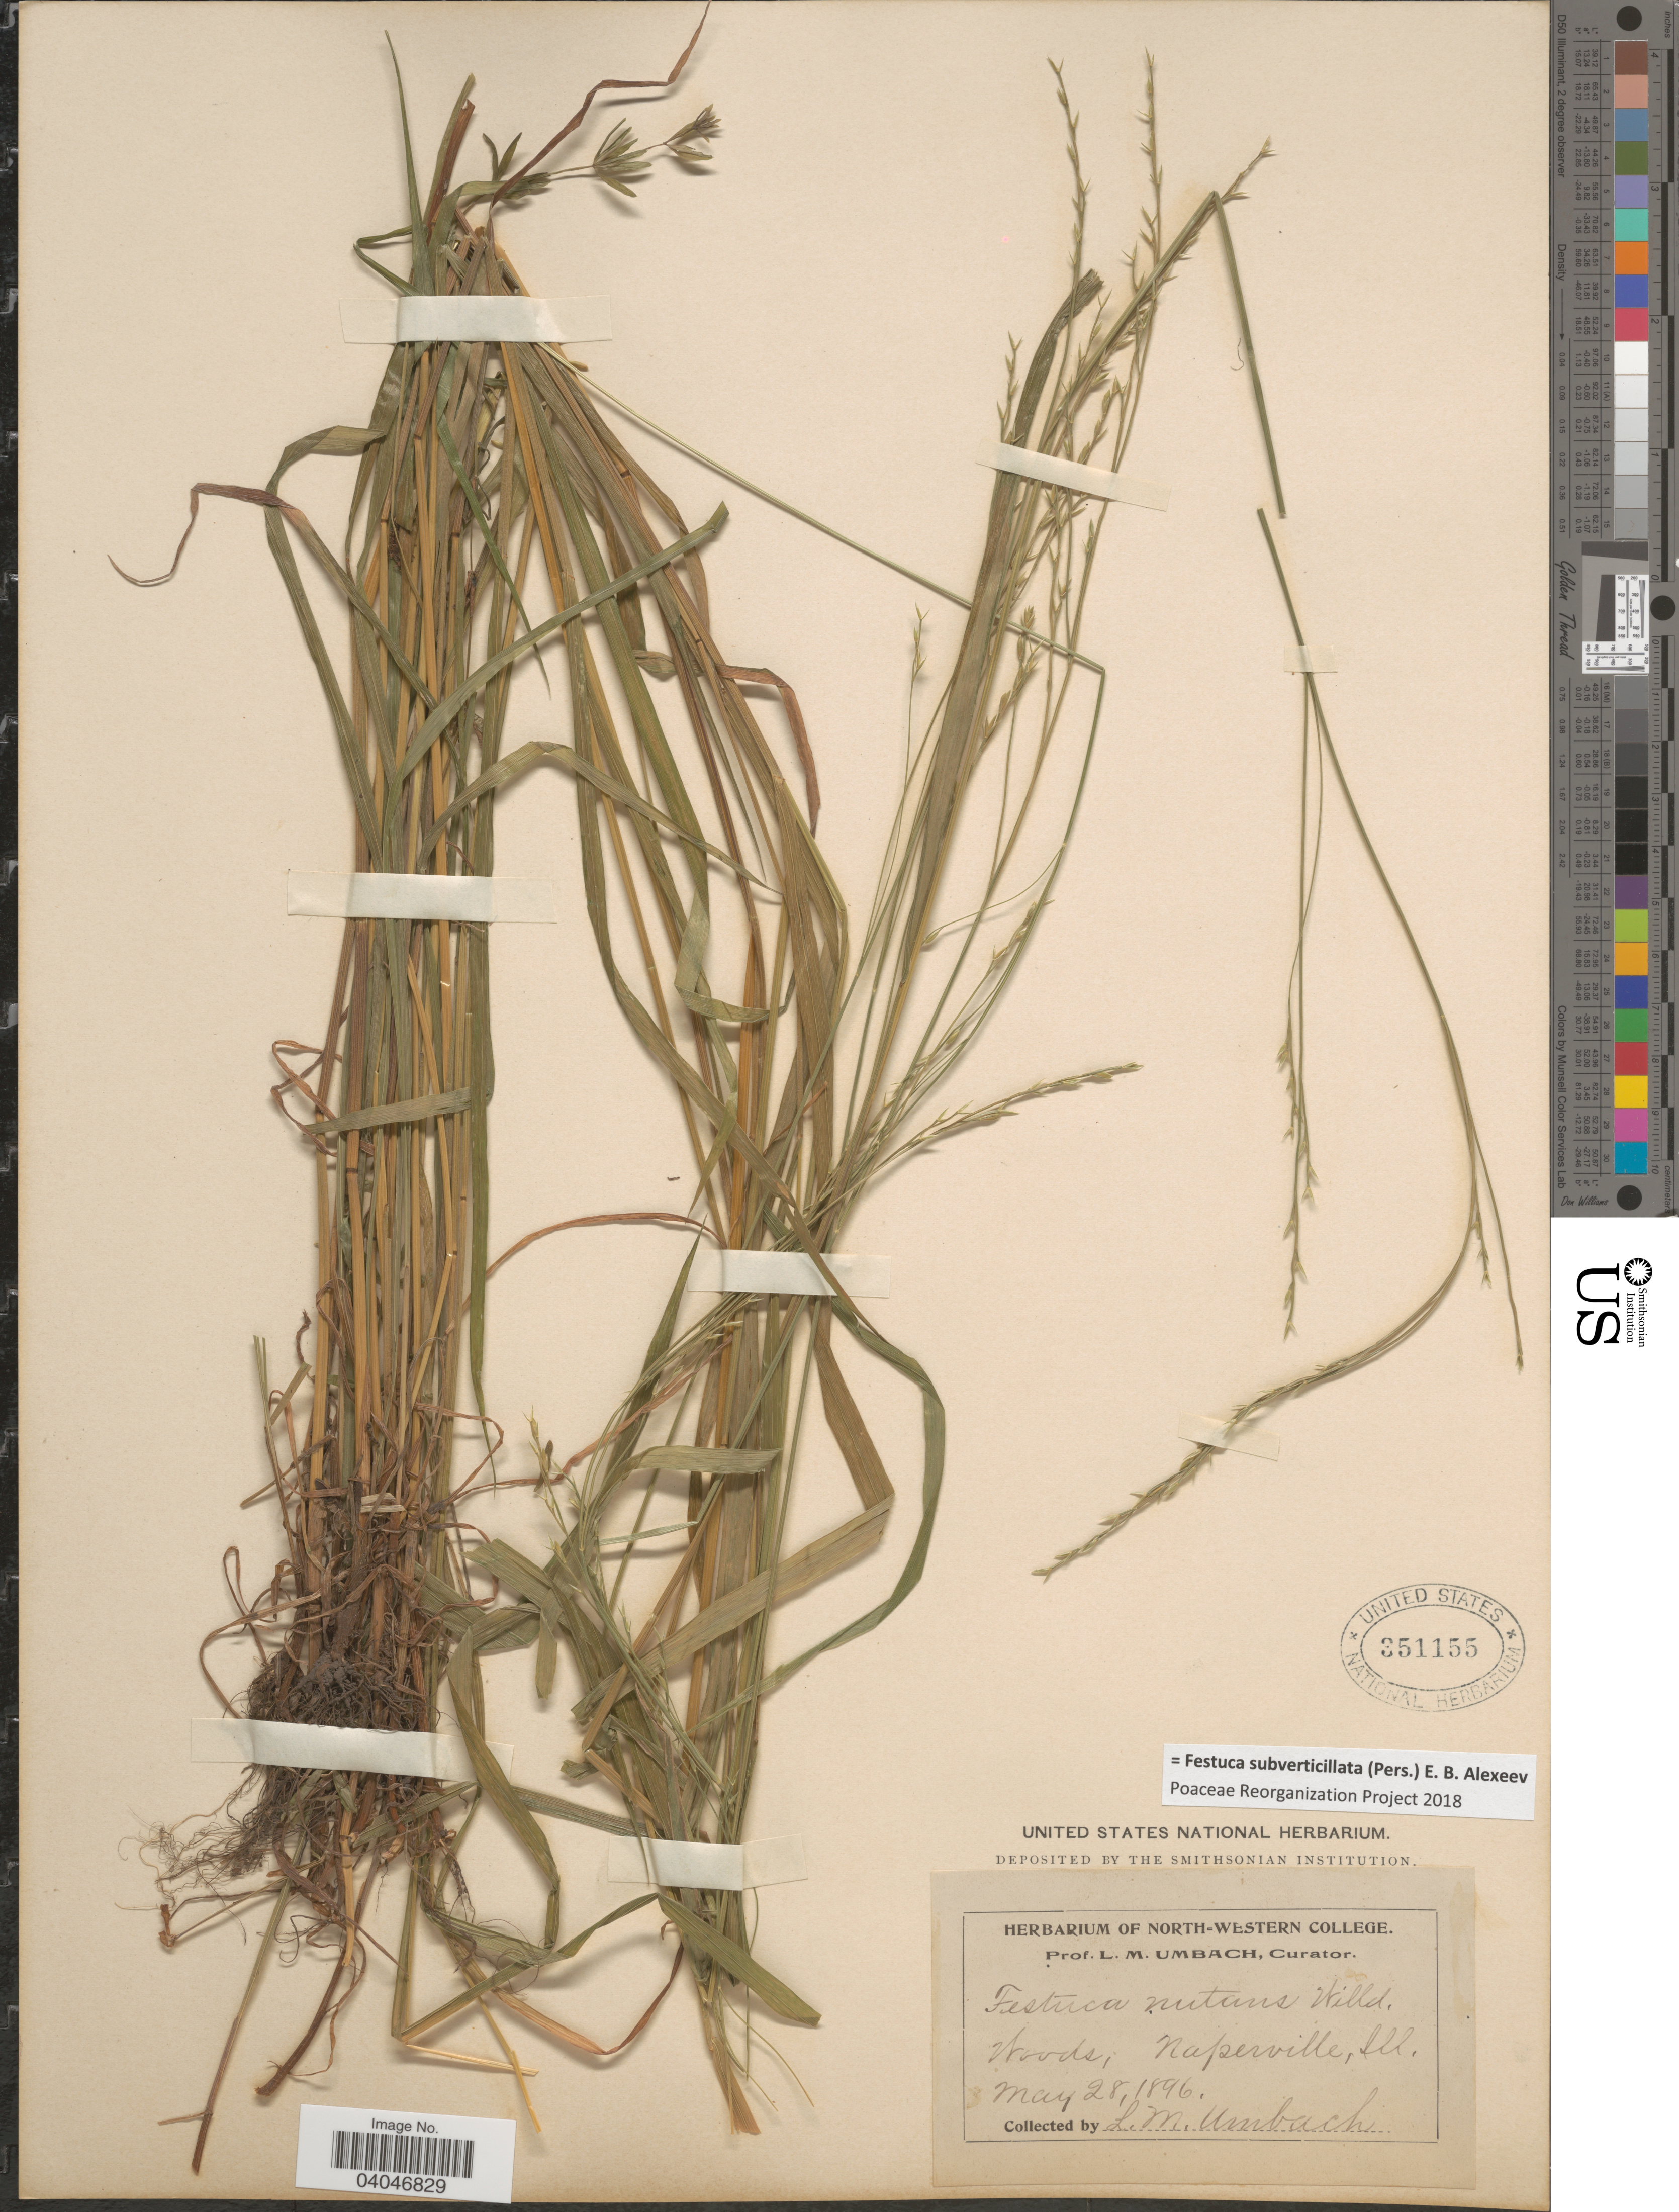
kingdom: Plantae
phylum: Tracheophyta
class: Liliopsida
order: Poales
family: Poaceae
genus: Festuca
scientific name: Festuca subverticillata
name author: (Pers.) E.B. Alexeev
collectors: L. M. Umbach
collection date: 1896-05-28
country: United States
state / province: Illinois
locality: Naperville.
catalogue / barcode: US 351155